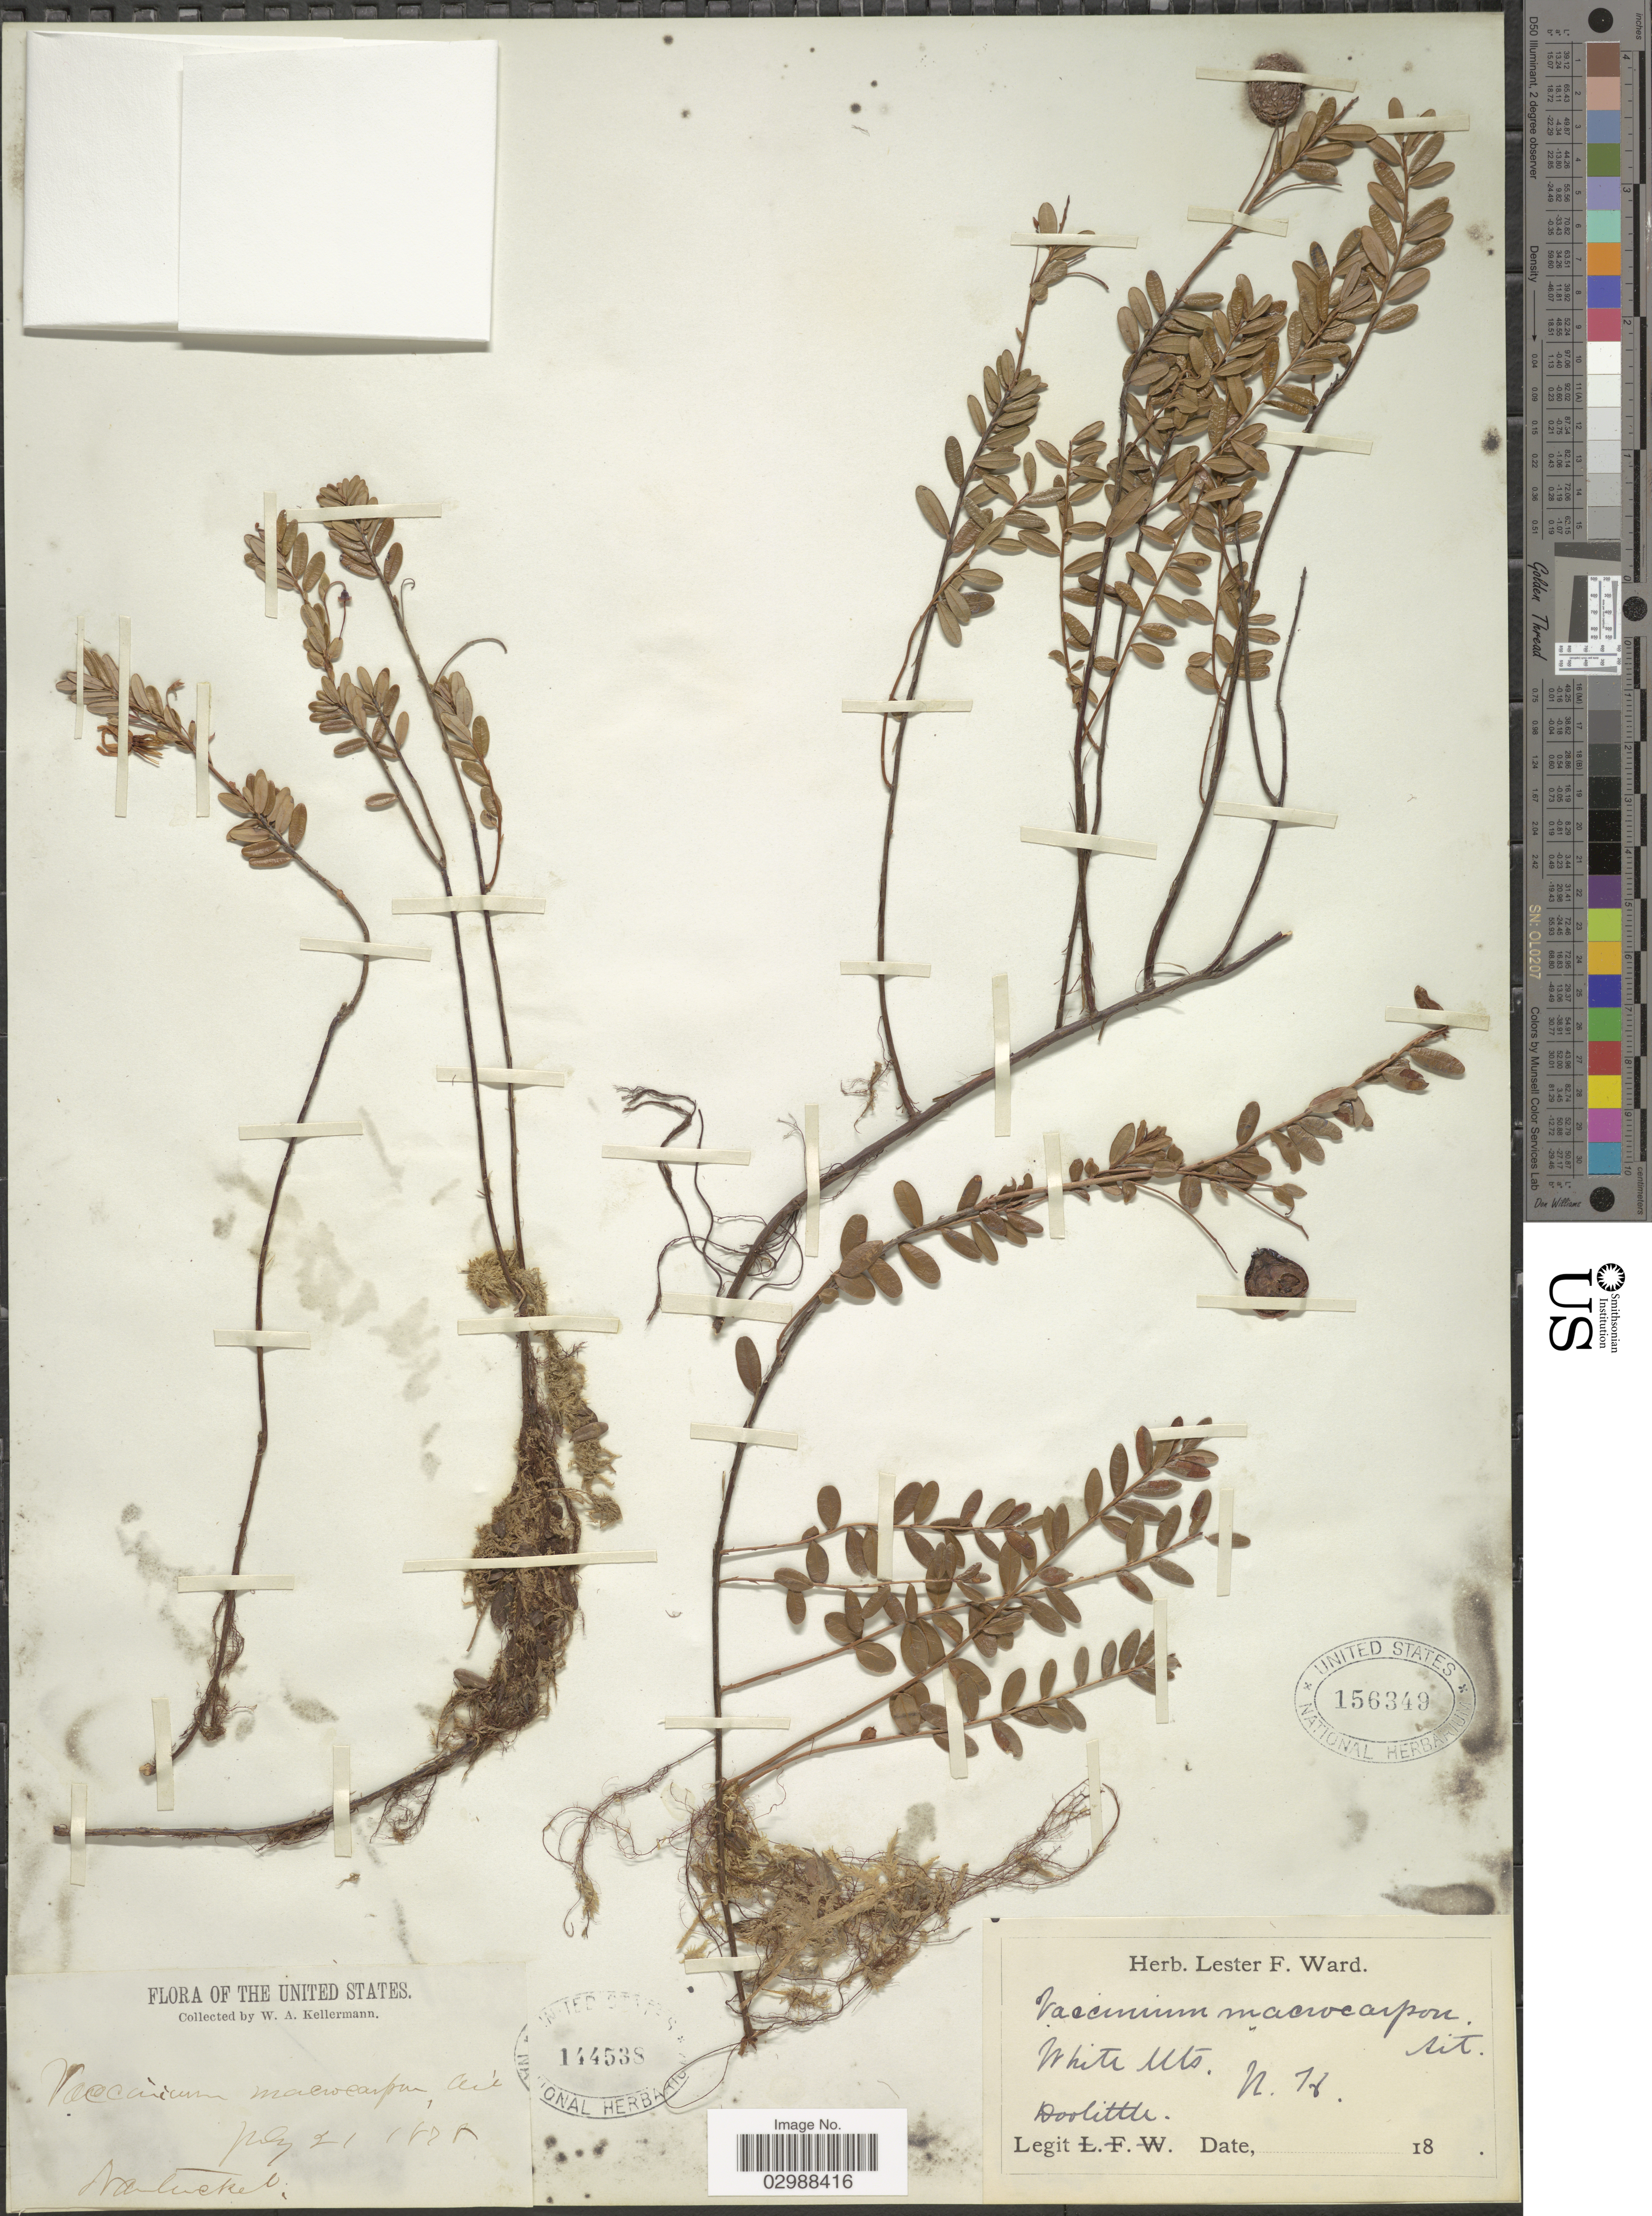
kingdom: Plantae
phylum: Tracheophyta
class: Magnoliopsida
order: Ericales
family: Ericaceae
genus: Vaccinium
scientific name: Vaccinium macrocarpon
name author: Aiton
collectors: W. A. Kellermann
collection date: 1878-07-21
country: United States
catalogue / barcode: US 144538-2